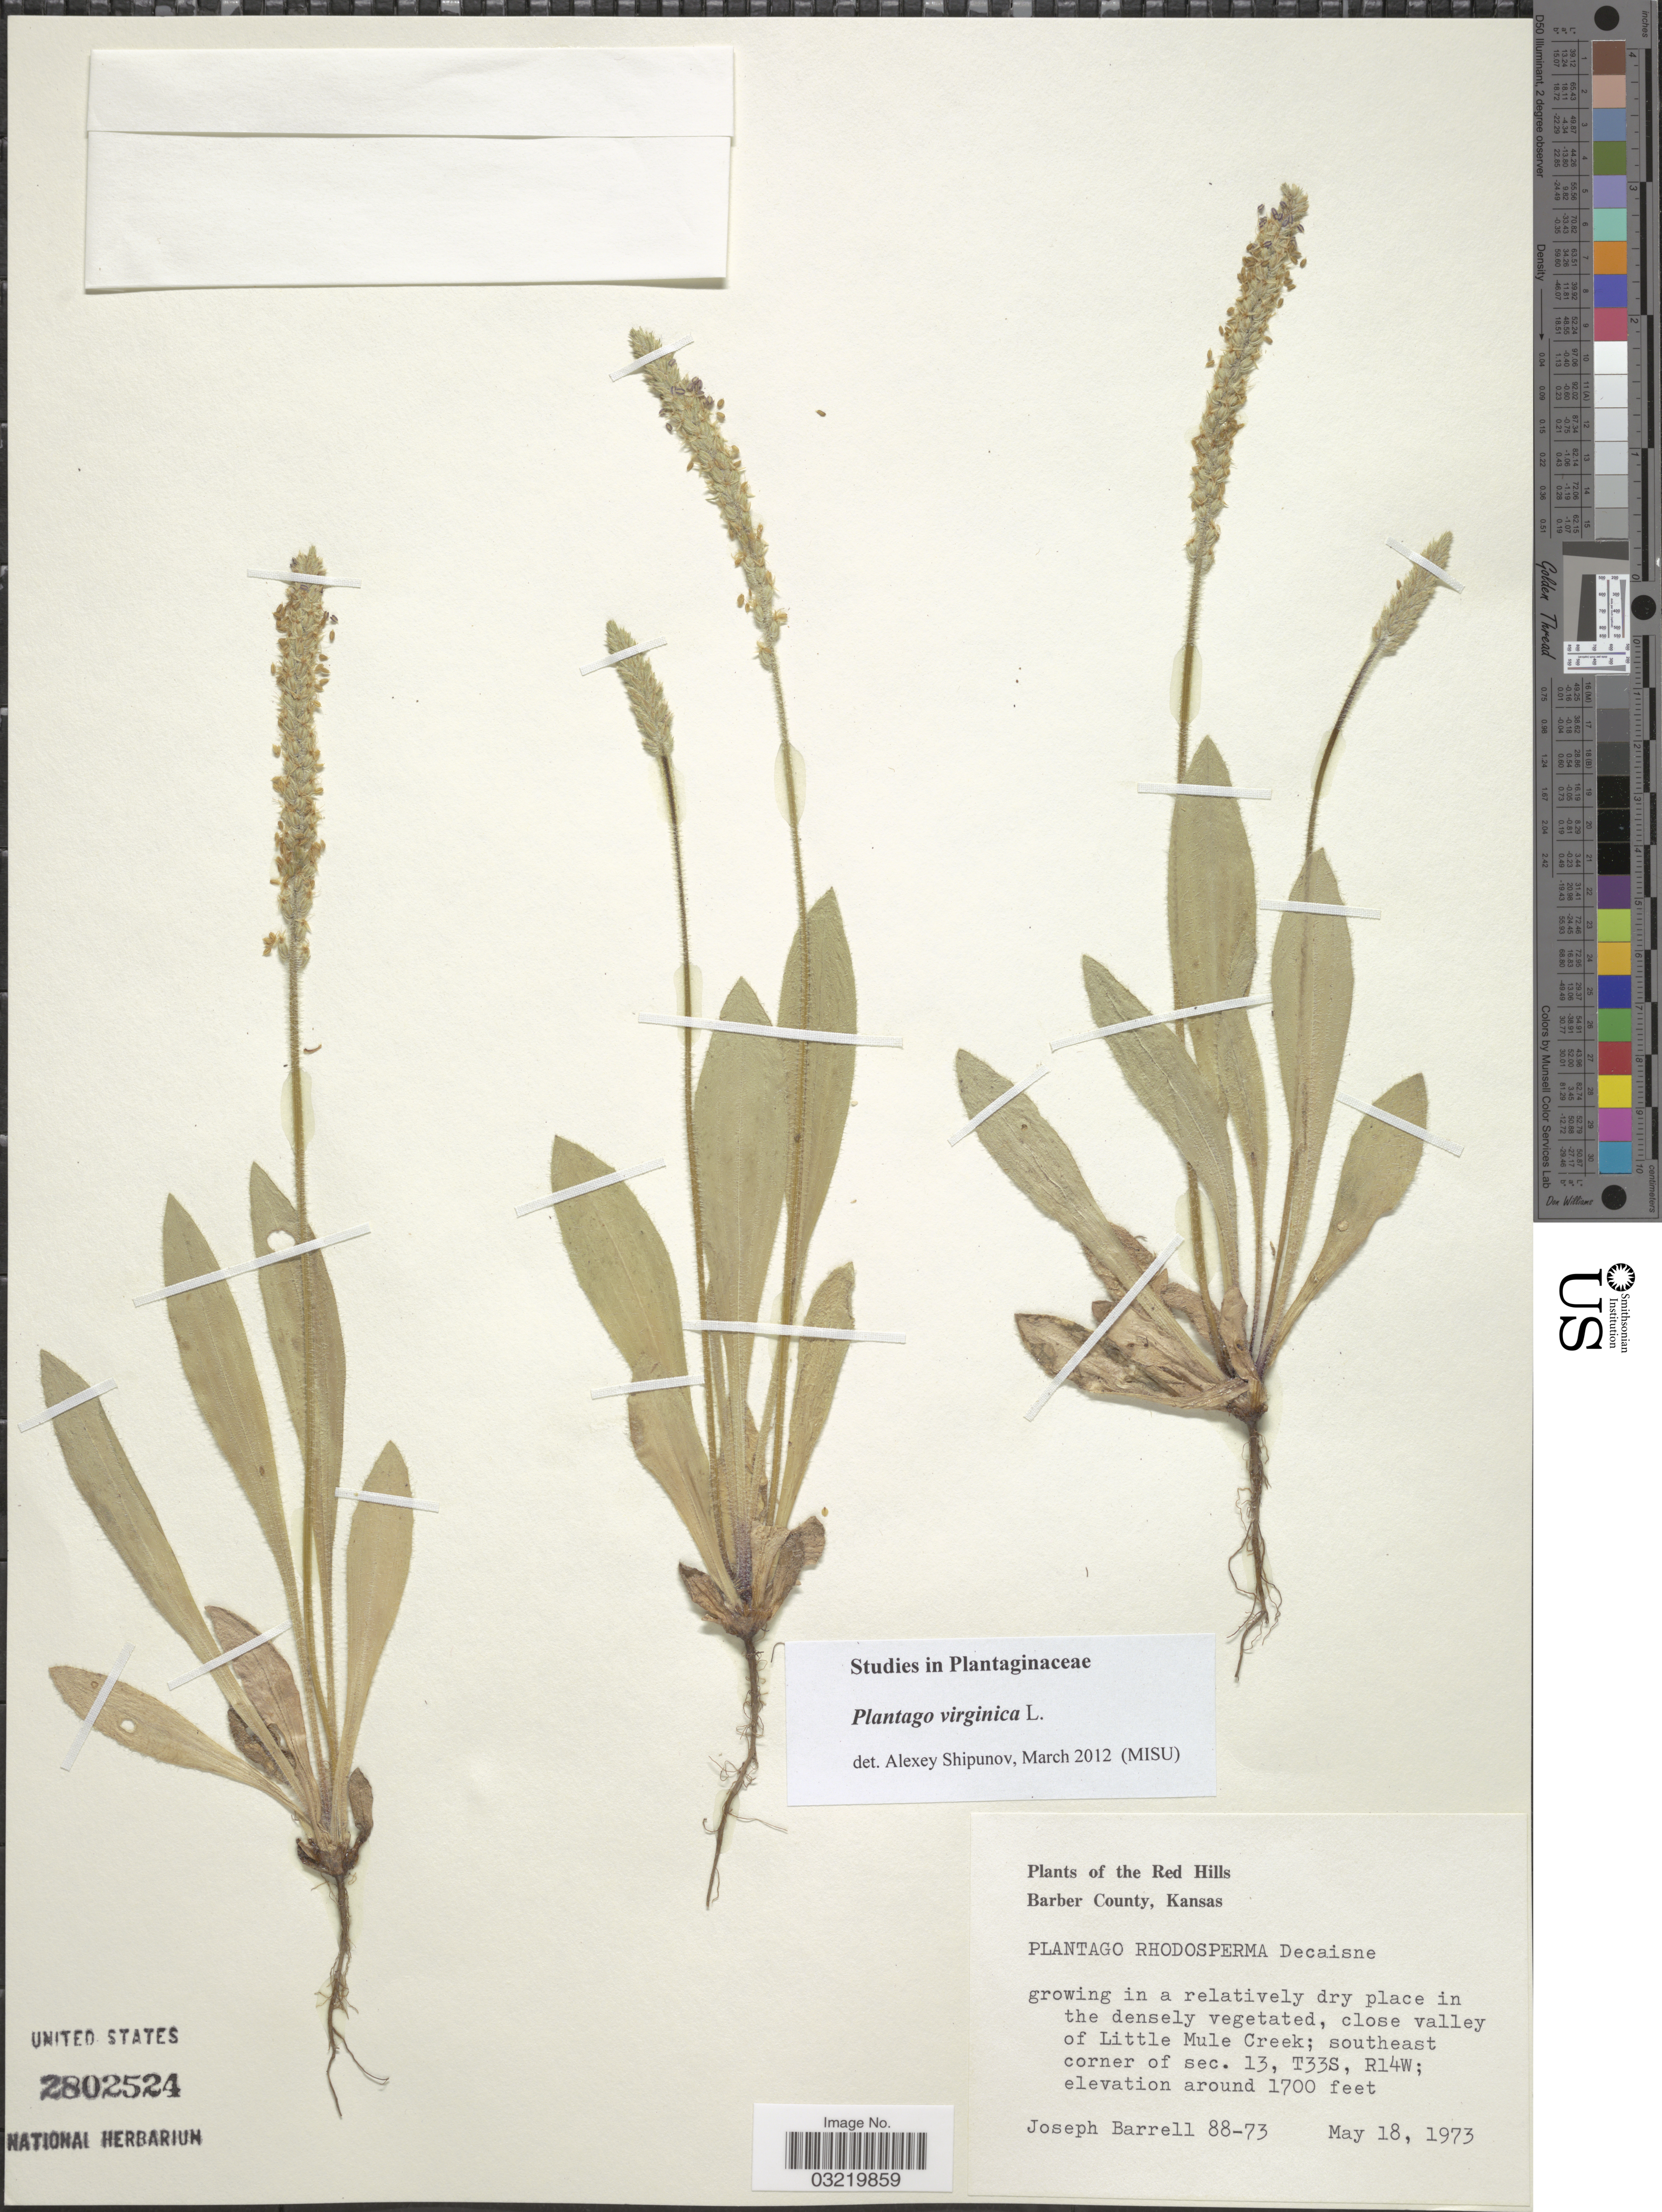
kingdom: Plantae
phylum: Tracheophyta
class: Magnoliopsida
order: Lamiales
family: Plantaginaceae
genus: Plantago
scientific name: Plantago virginica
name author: L.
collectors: J. Barrell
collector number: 88-73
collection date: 1973-05-18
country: United States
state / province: Kansas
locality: The Red Hills, Barber County, close valley of Little Mule Creek; southeast corner of sec. 13, T33S, R14W.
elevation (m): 518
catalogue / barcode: US 2802524